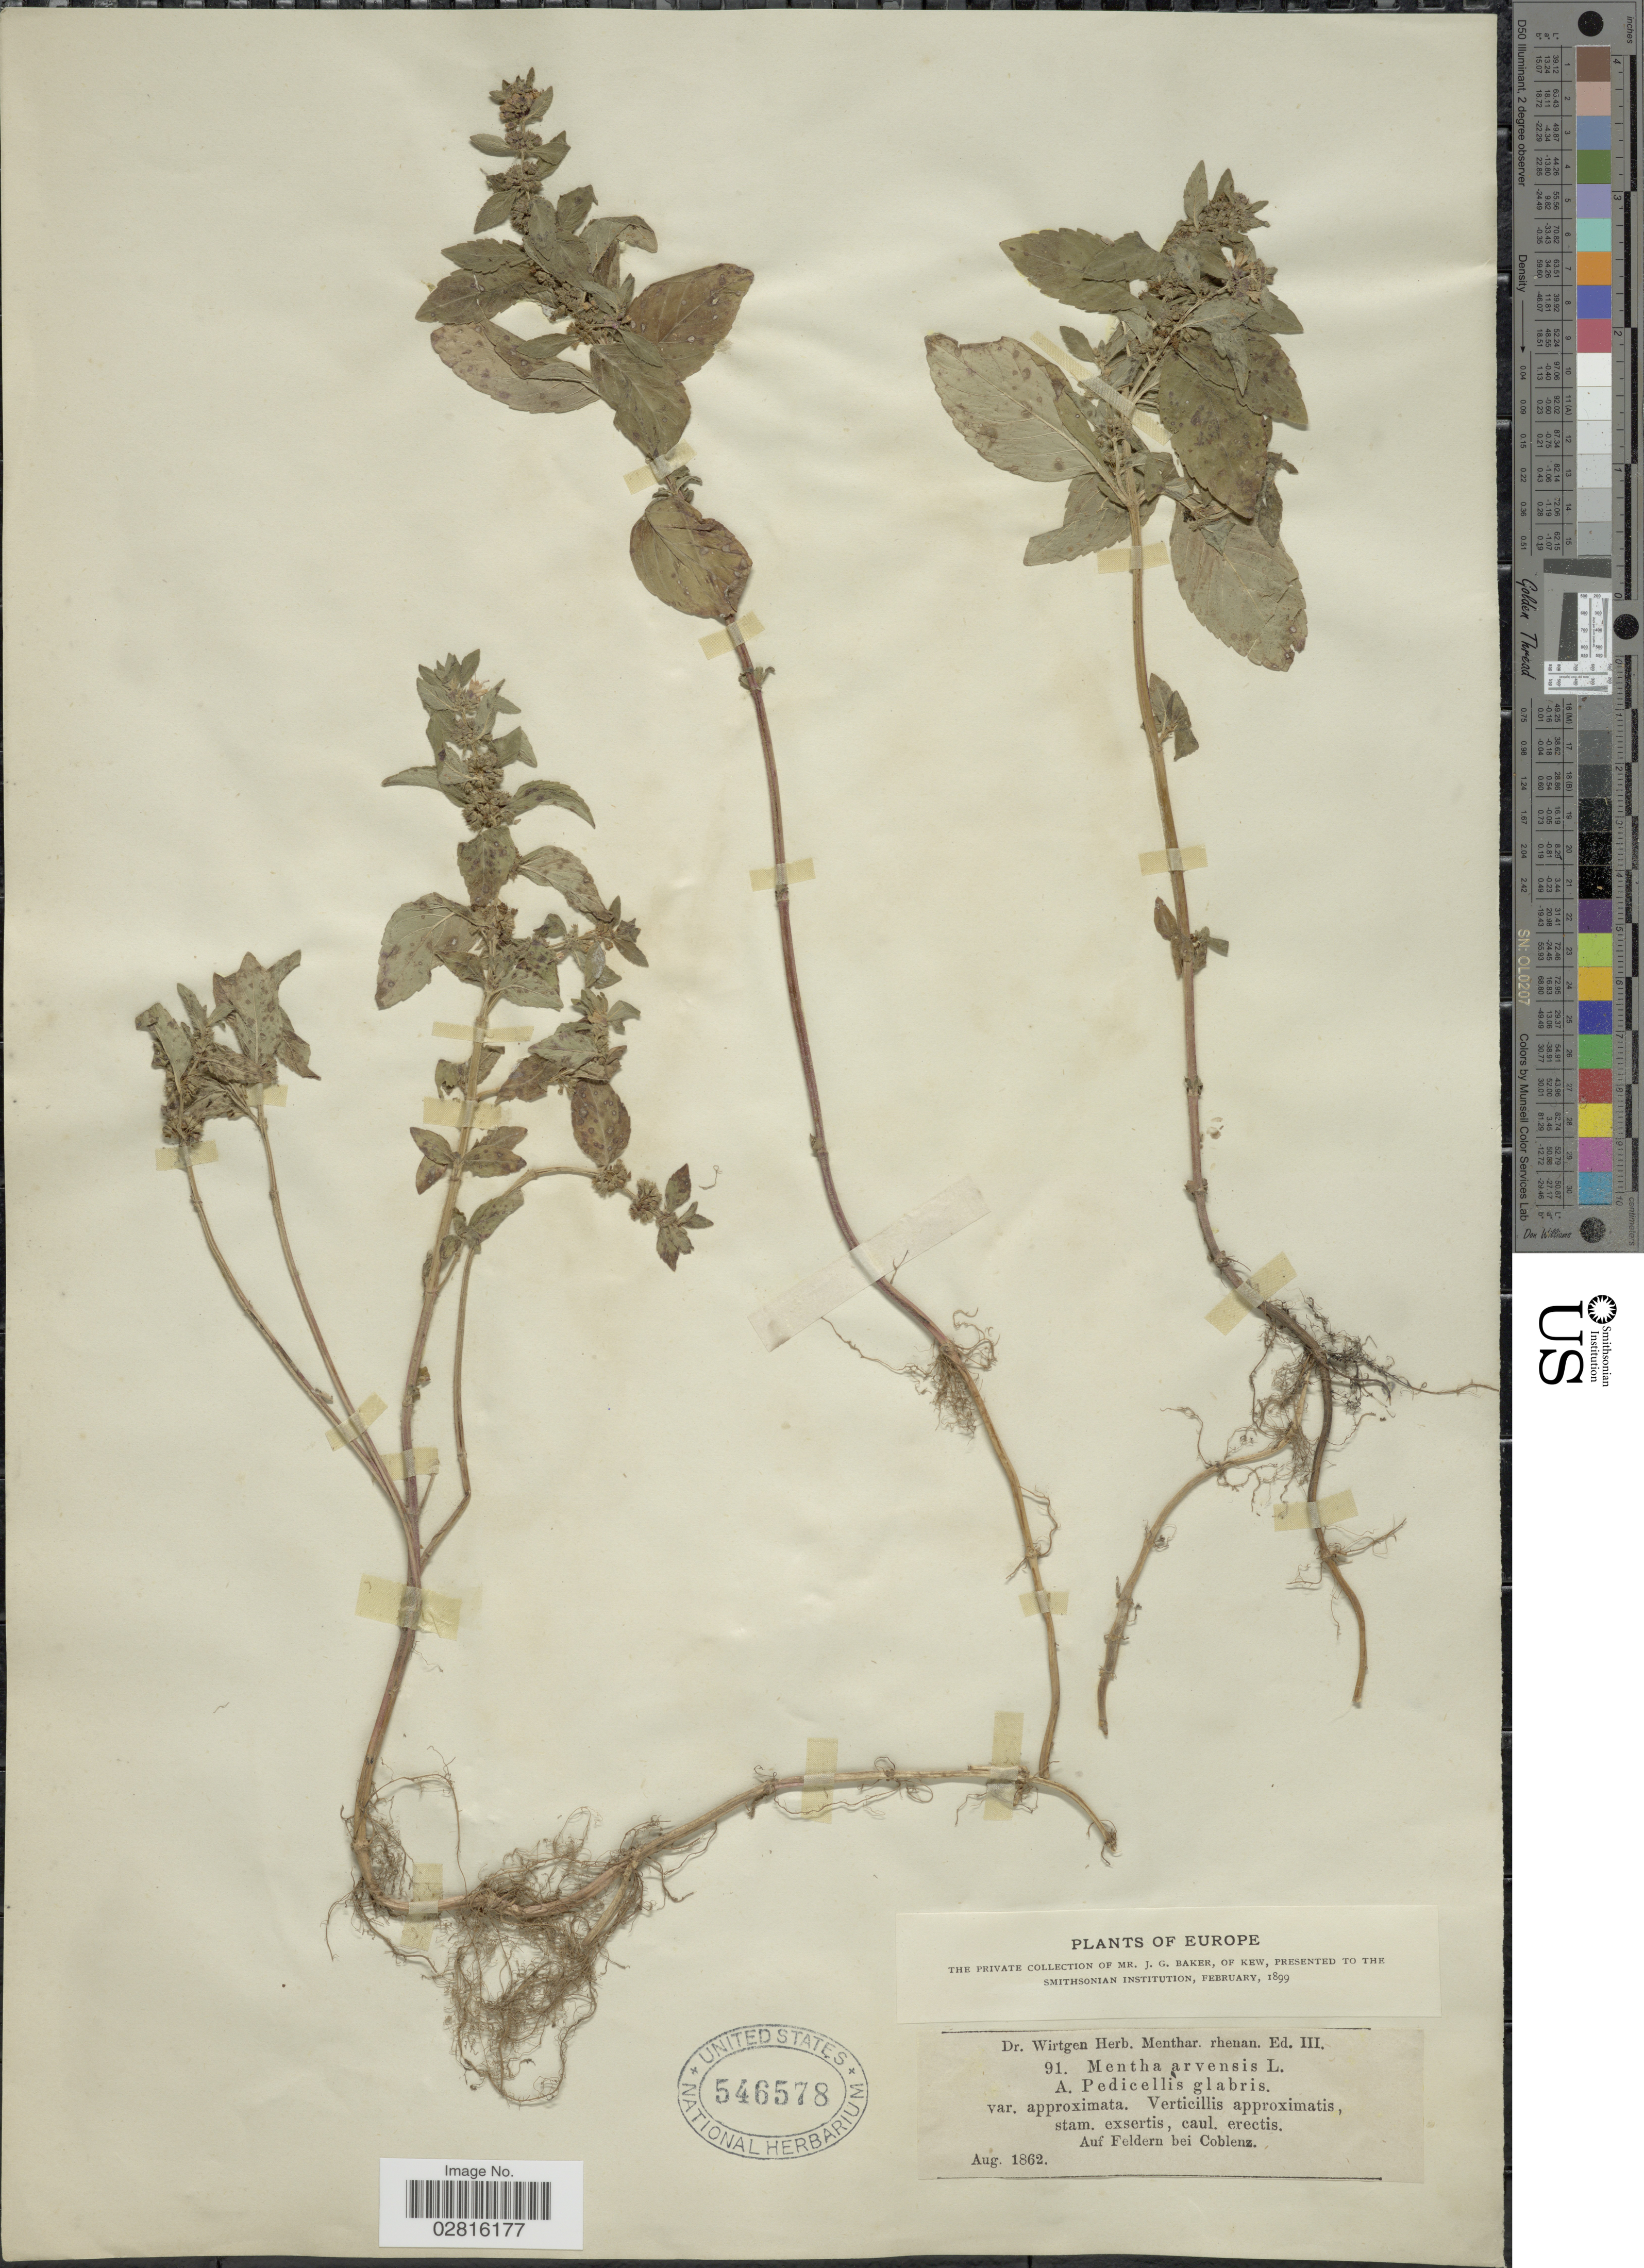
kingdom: Plantae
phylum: Tracheophyta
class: Magnoliopsida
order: Lamiales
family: Lamiaceae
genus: Mentha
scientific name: Mentha arvensis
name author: L.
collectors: Wirtgen, --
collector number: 91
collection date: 1862-08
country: Germany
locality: Europe. Auf Feldern bei Coblenz.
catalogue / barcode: US 546578